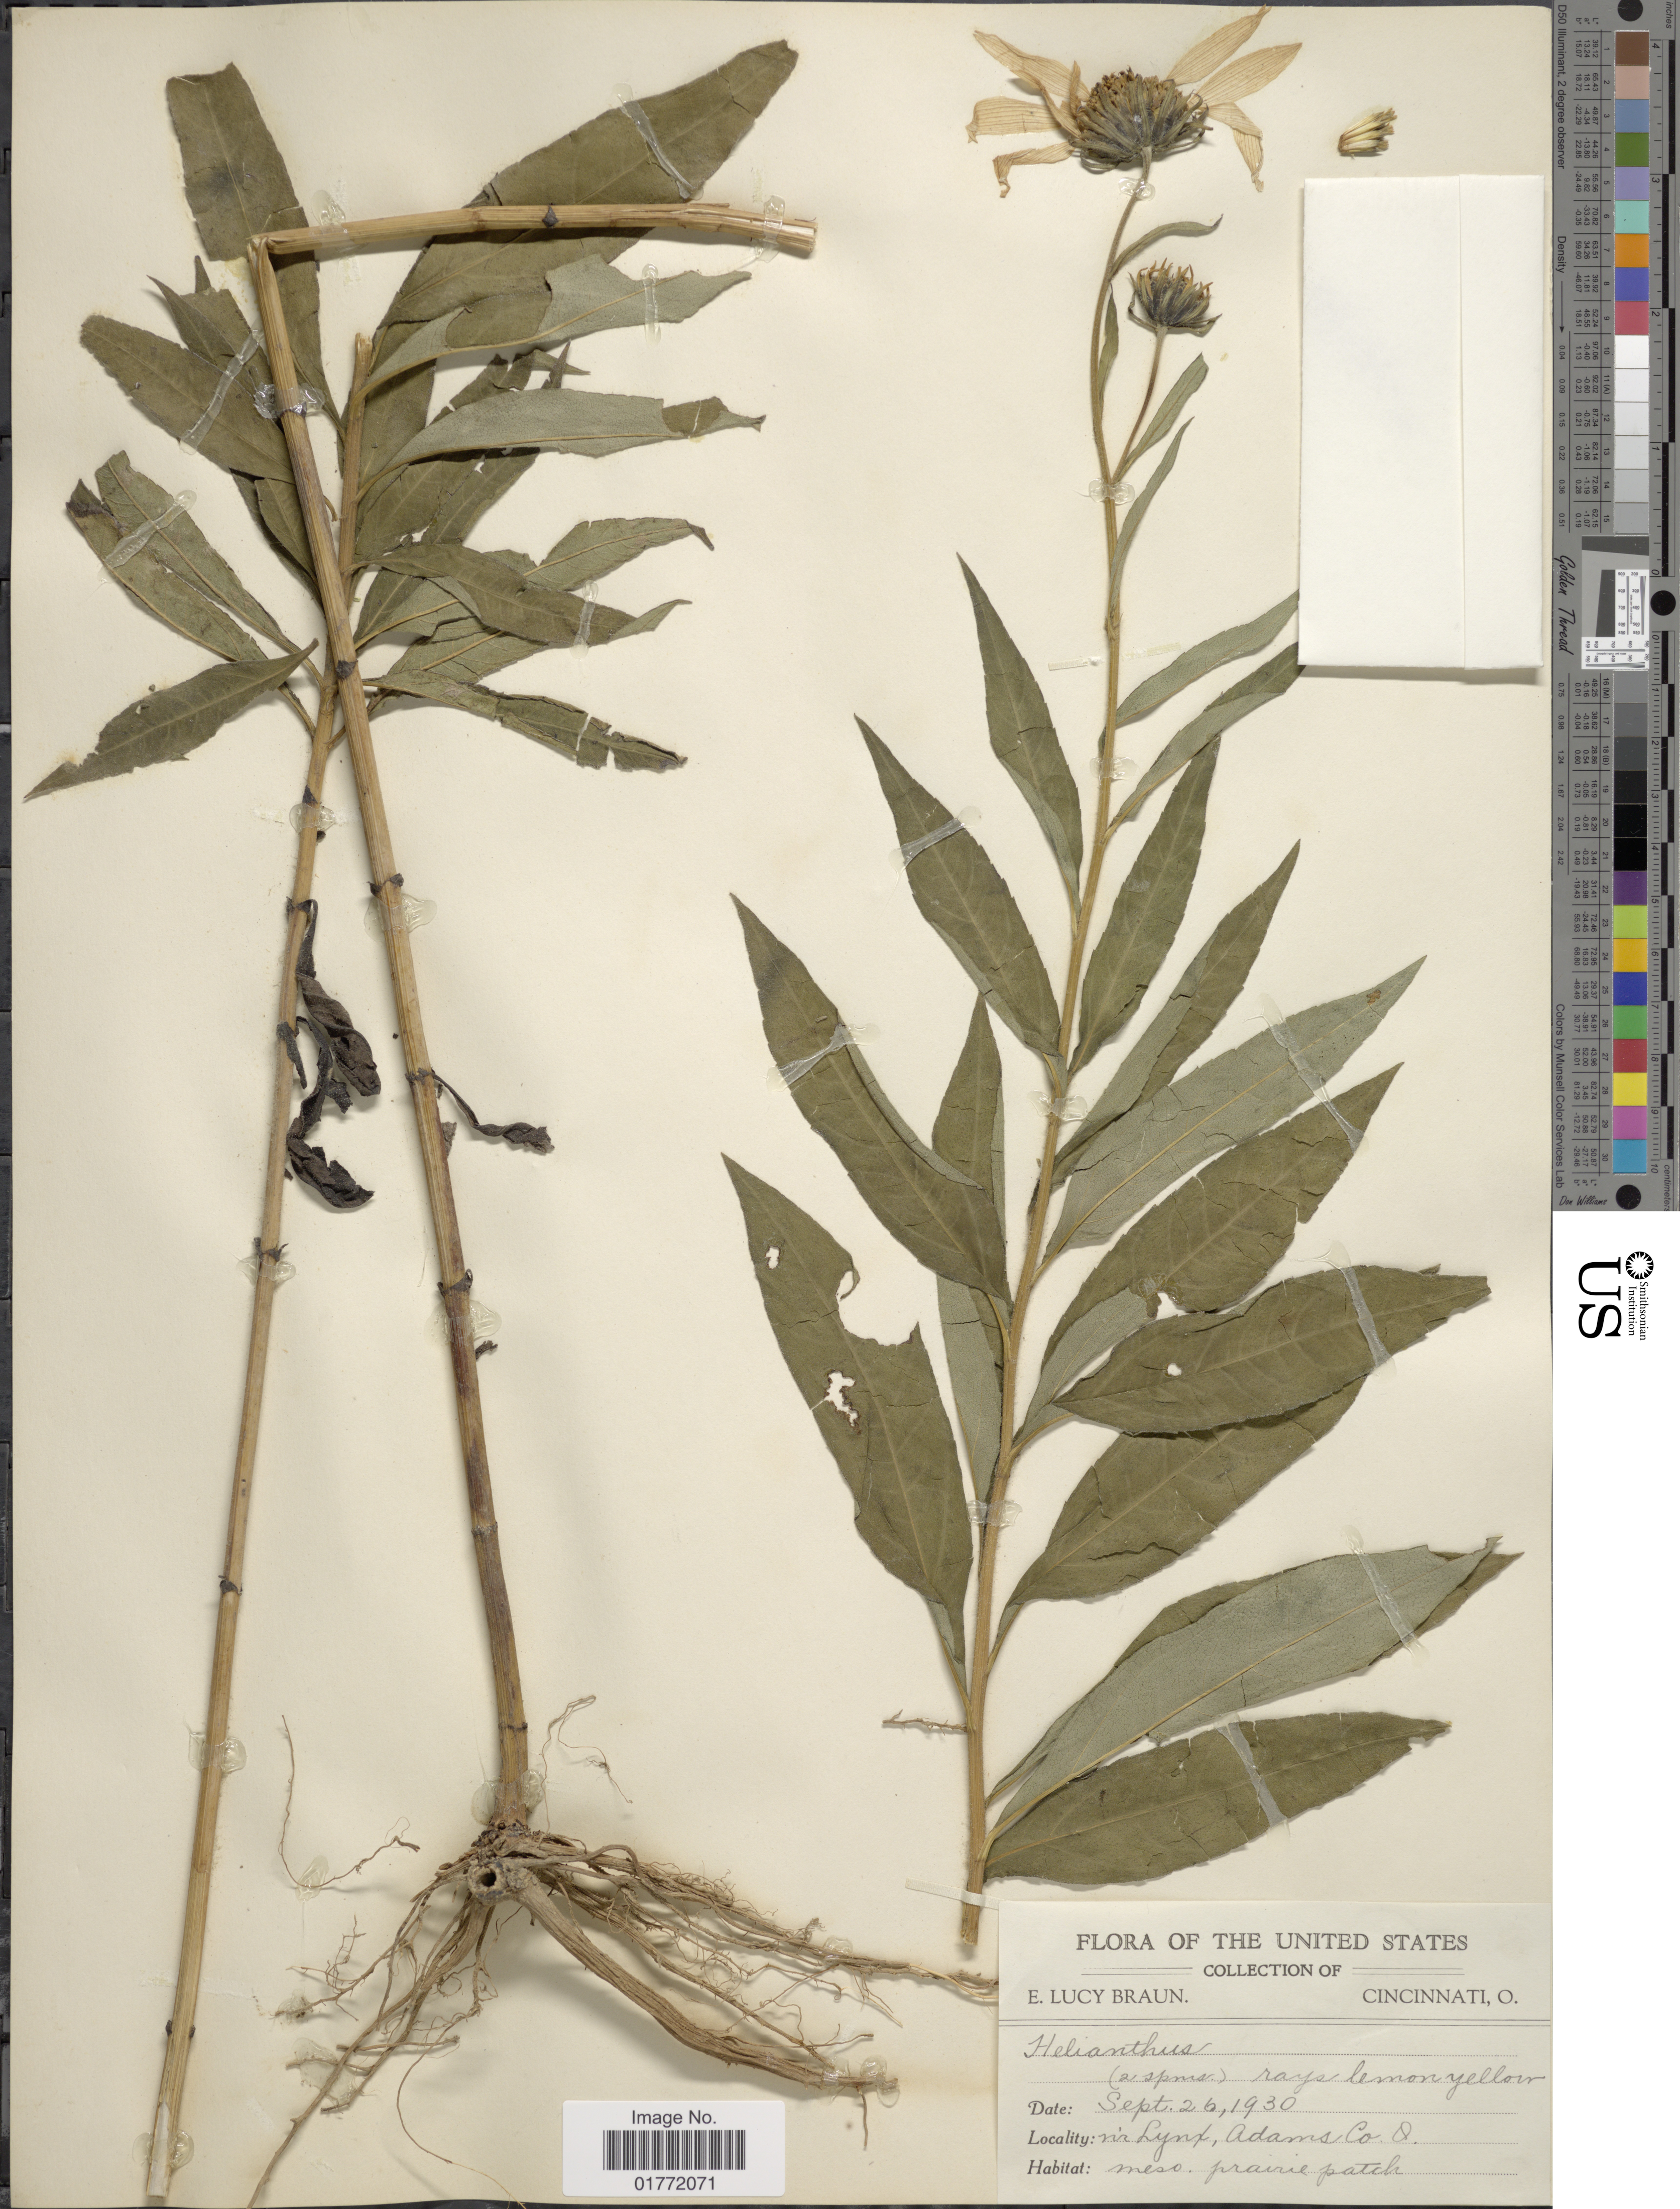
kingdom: Plantae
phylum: Tracheophyta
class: Magnoliopsida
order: Asterales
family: Asteraceae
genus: Helianthus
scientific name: Helianthus sp.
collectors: E. L. Braun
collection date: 1930-09-26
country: United States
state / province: Ohio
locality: Nr. Lynx, Adams Co. O.